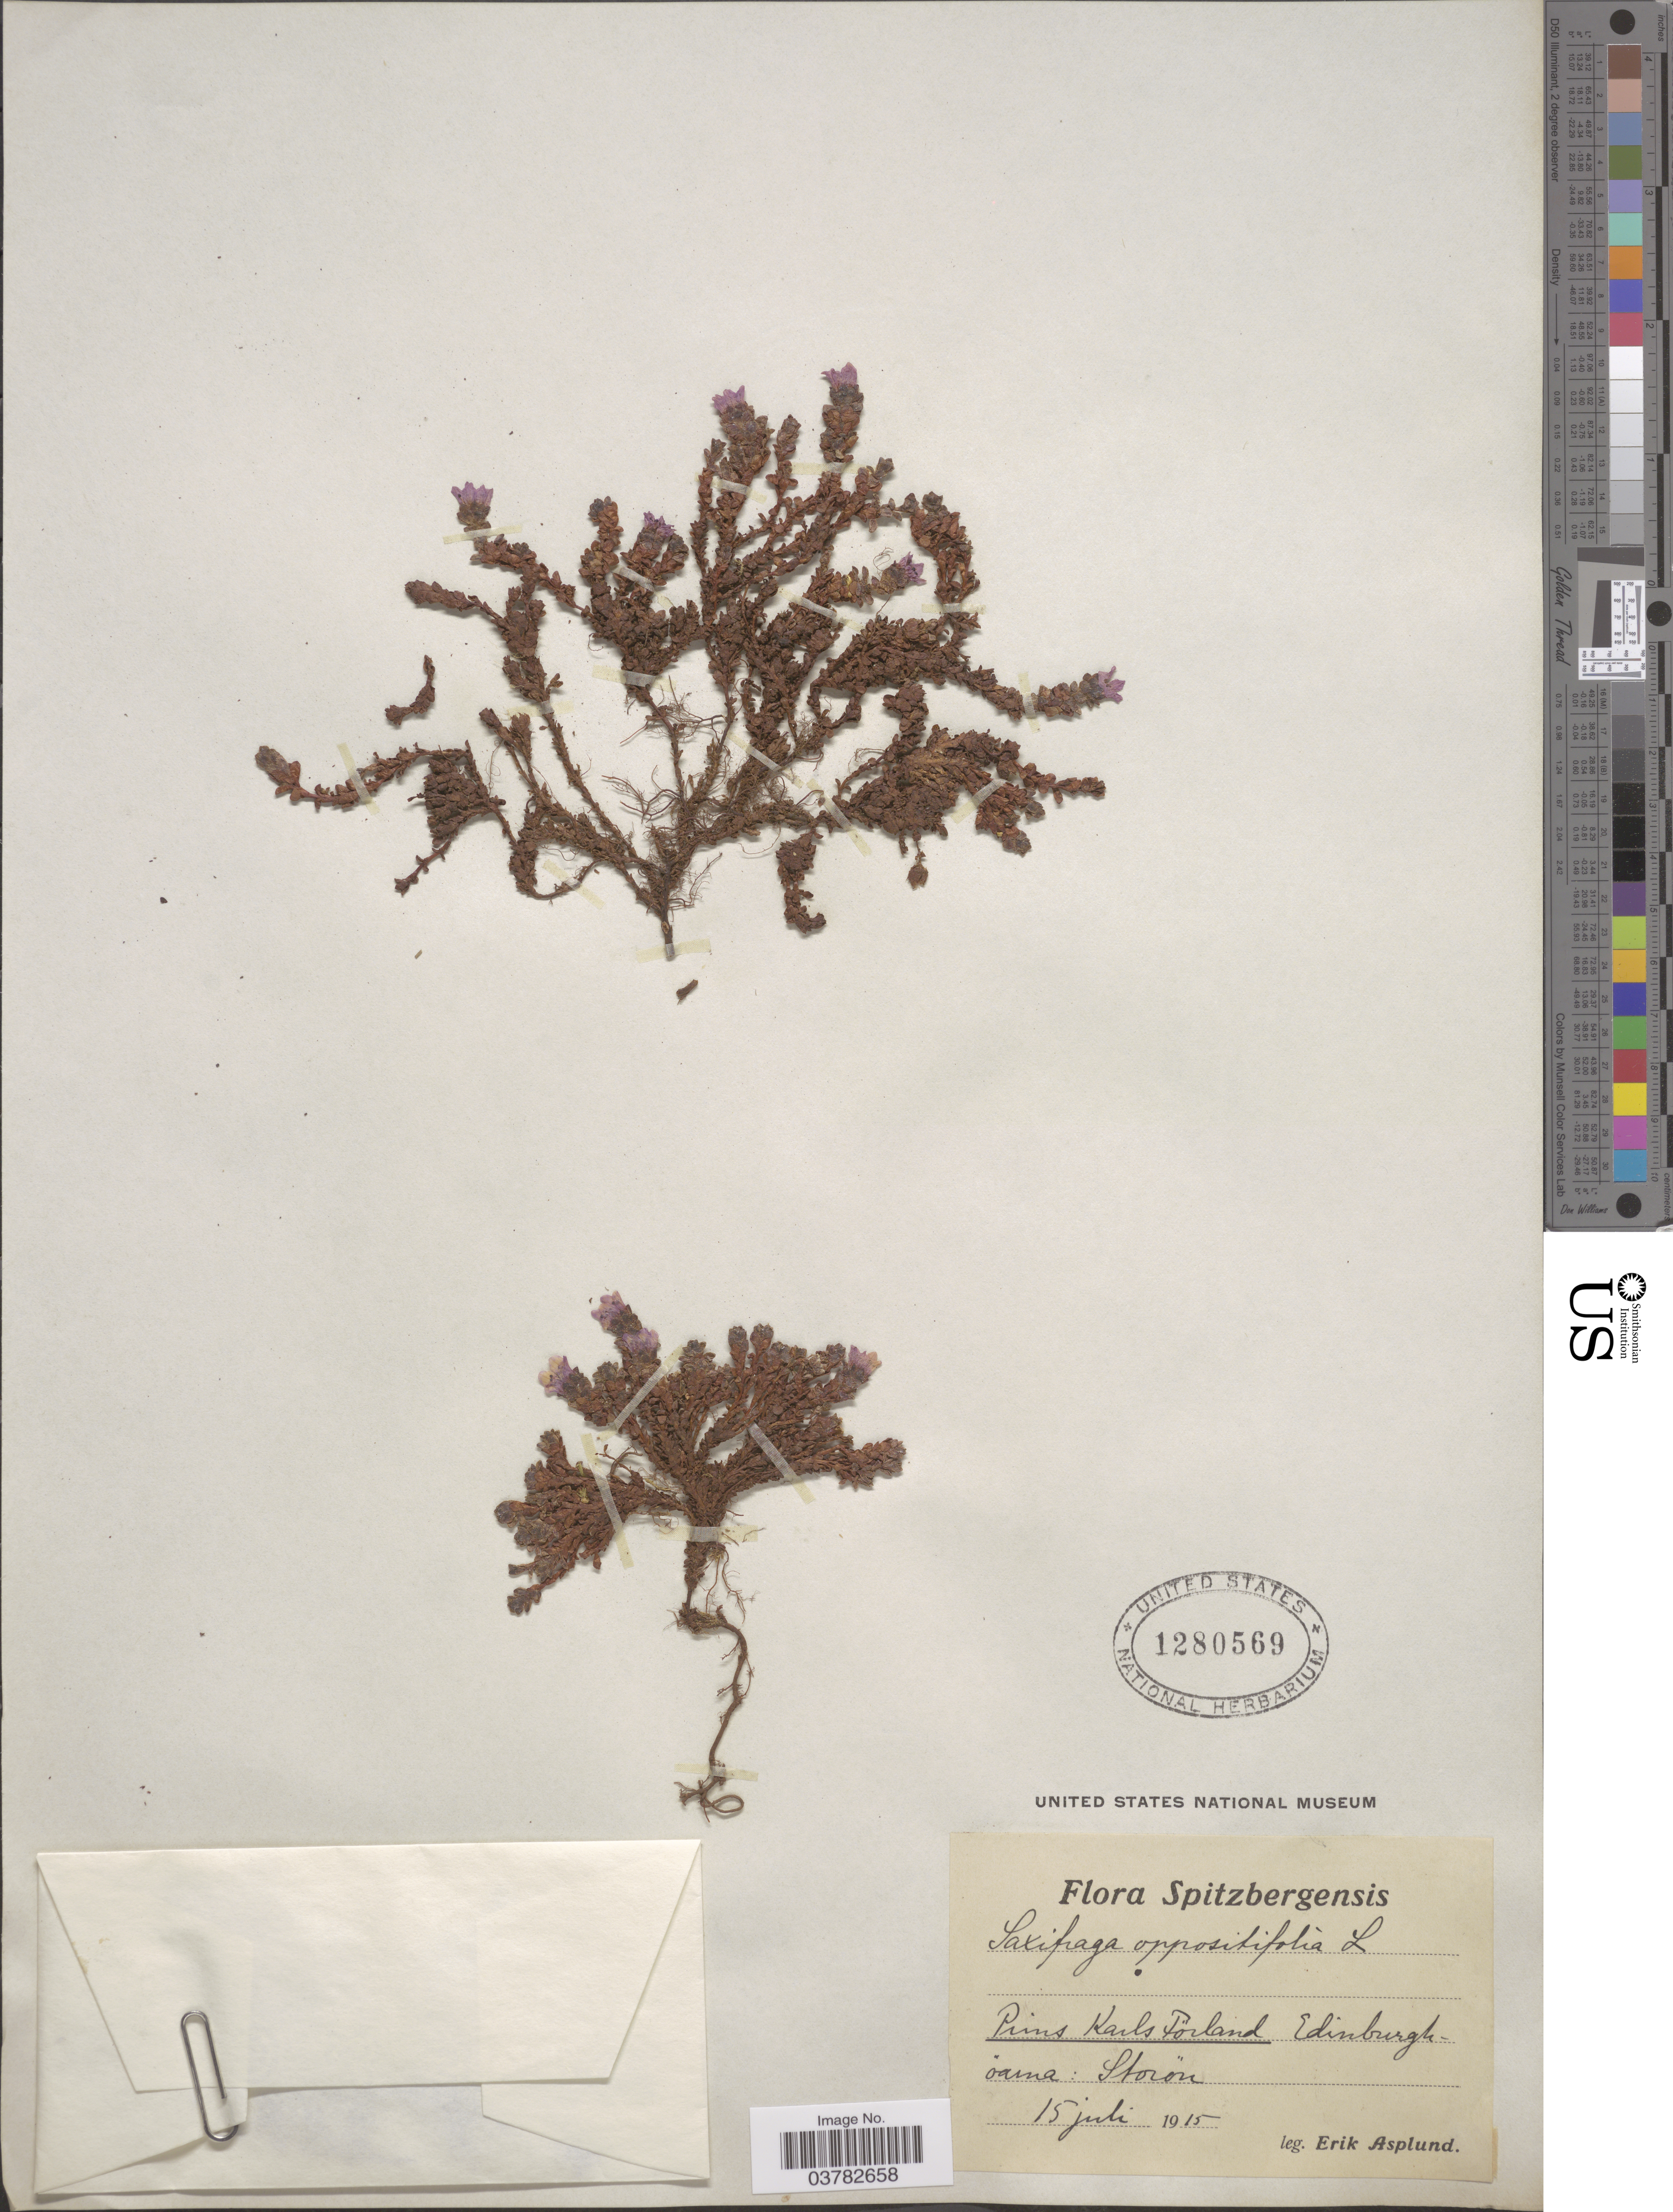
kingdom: Plantae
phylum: Tracheophyta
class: Magnoliopsida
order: Saxifragales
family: Saxifragaceae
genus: Saxifraga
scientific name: Saxifraga oppositifolia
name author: L.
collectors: E. Asplund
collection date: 1915-07-15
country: Norway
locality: Spitsbergensis. Prins Karls Förland Edinburghöarna: Storön.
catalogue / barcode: US 1280569